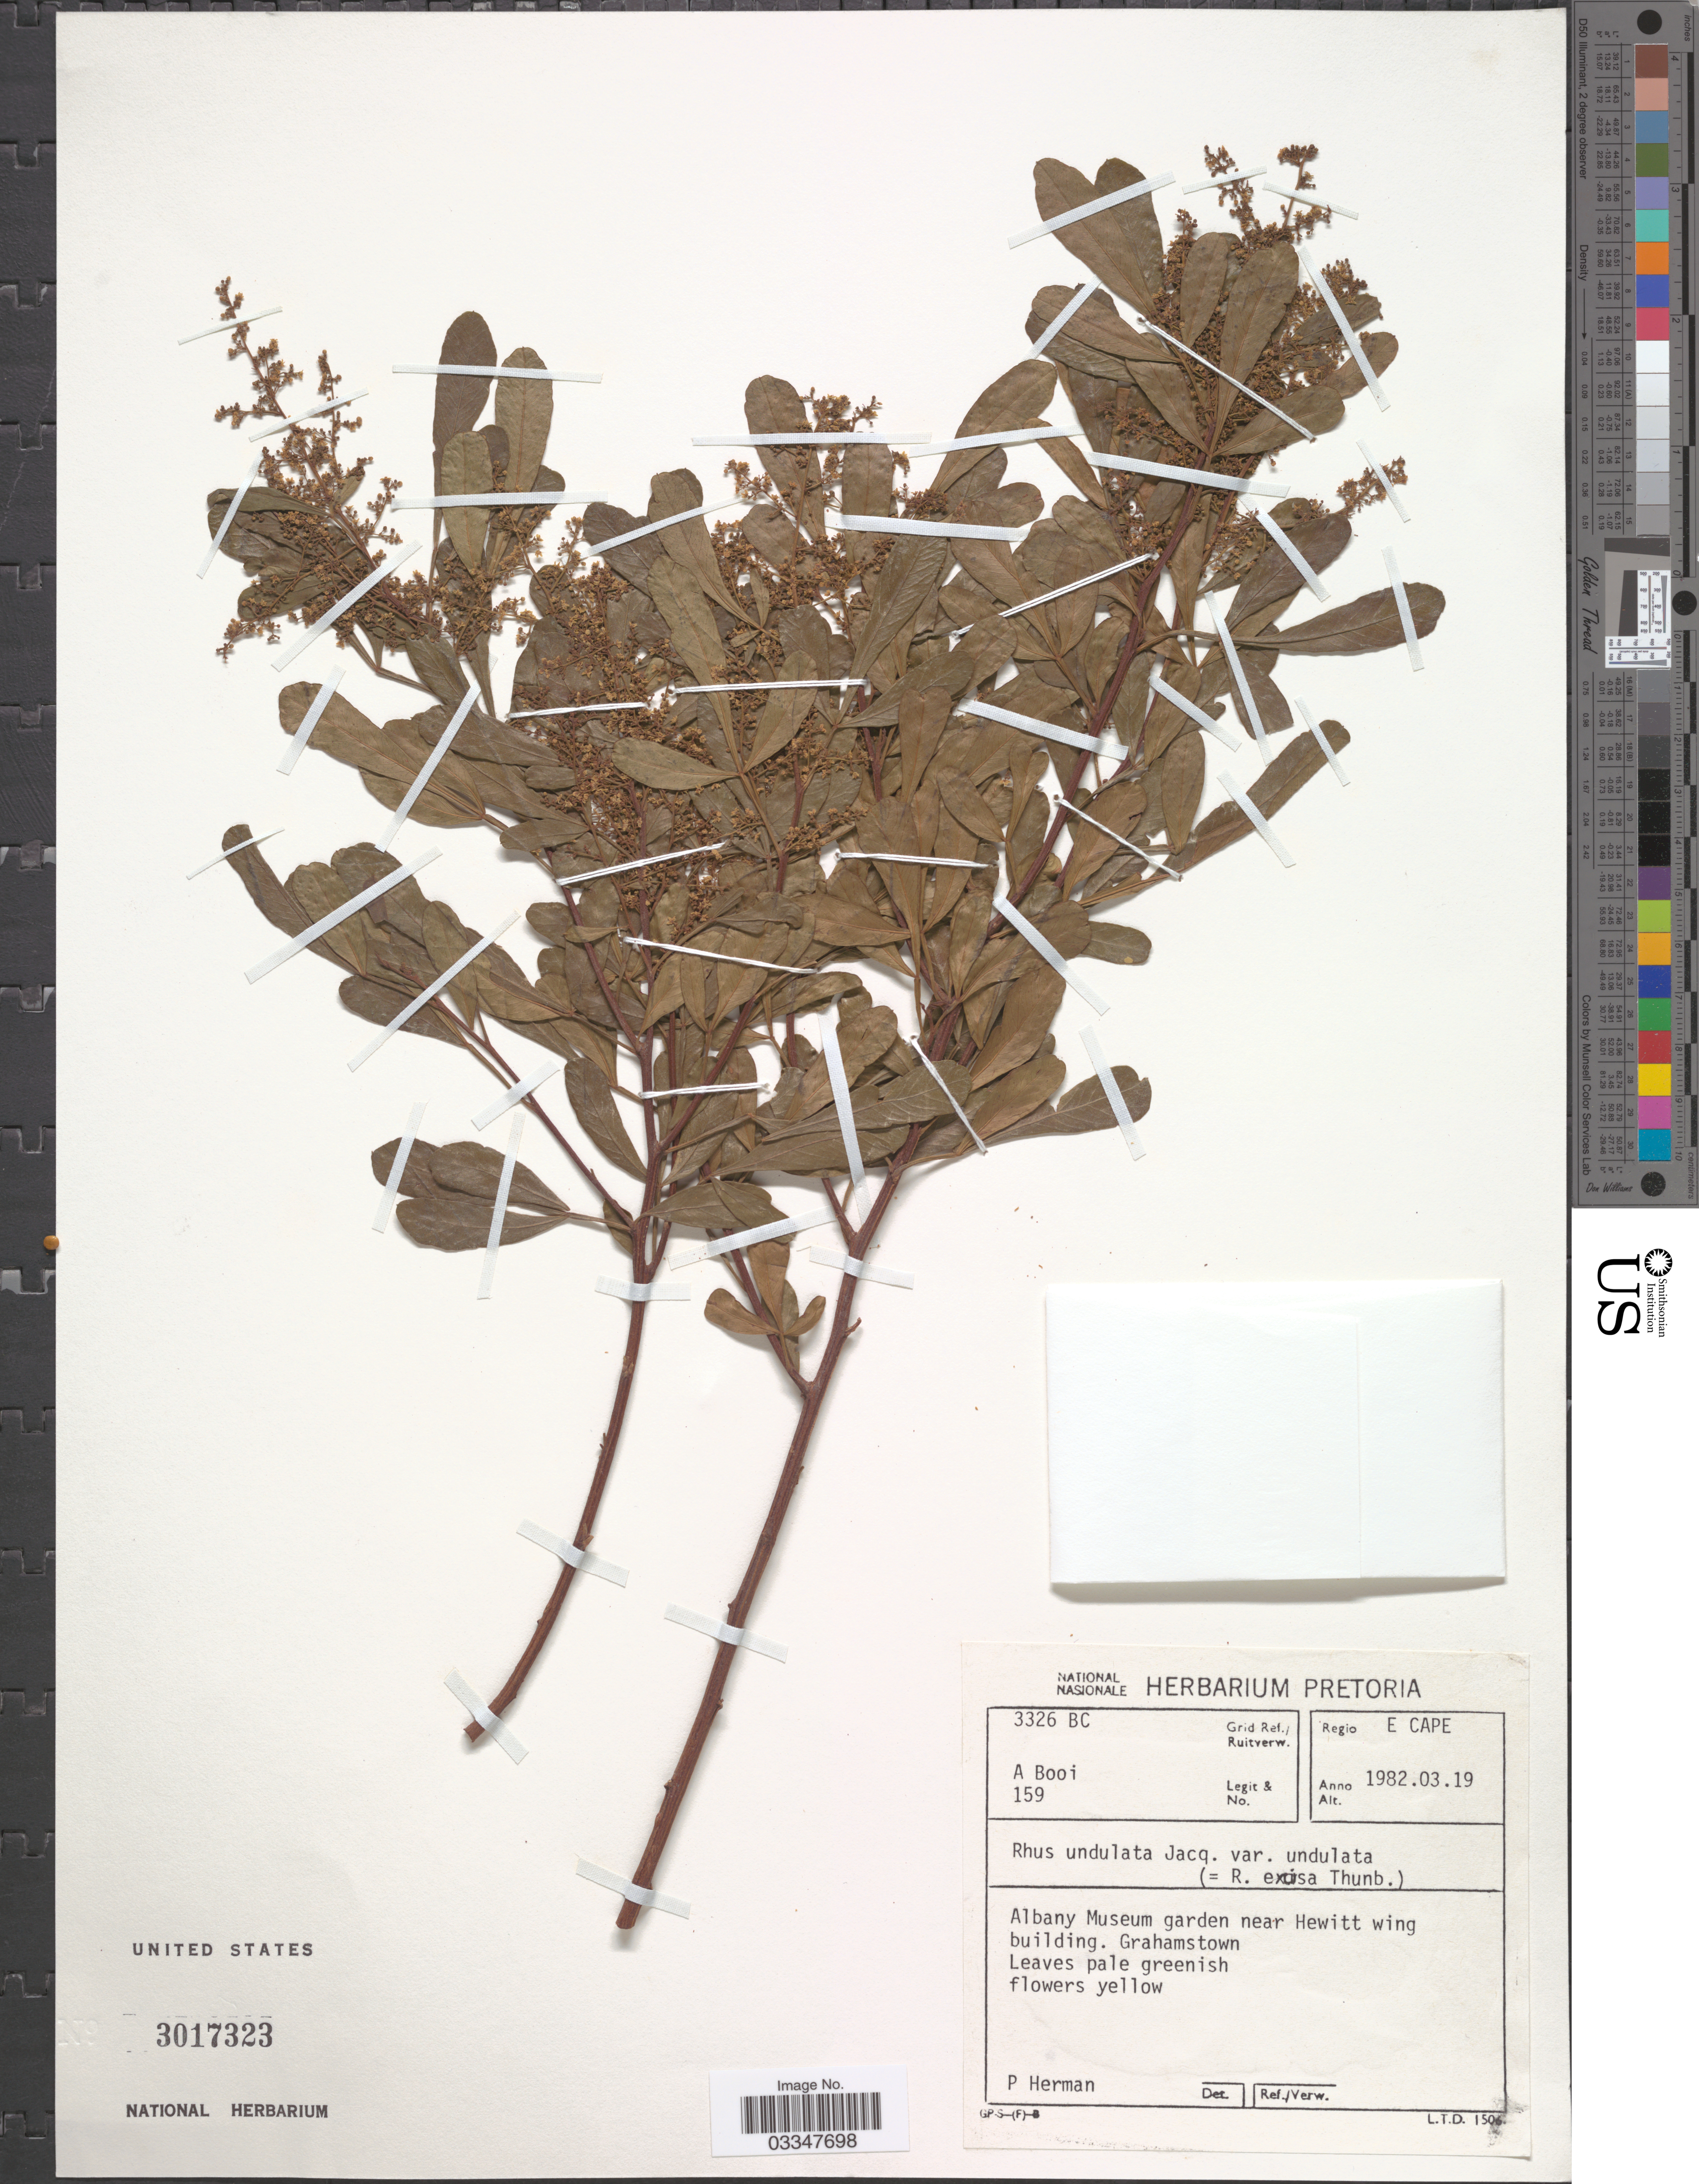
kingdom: Plantae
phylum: Tracheophyta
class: Magnoliopsida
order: Sapindales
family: Anacardiaceae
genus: Rhus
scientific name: Rhus undulata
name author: Jacq.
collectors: A. Booi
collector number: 159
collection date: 1982-03-19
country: South Africa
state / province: Eastern Cape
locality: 3326 BC Grid Ref./Ruitverw. Regio E Cape. Albany Museum garden near Hewitt wing building. Grahamstown.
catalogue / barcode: US 3017323